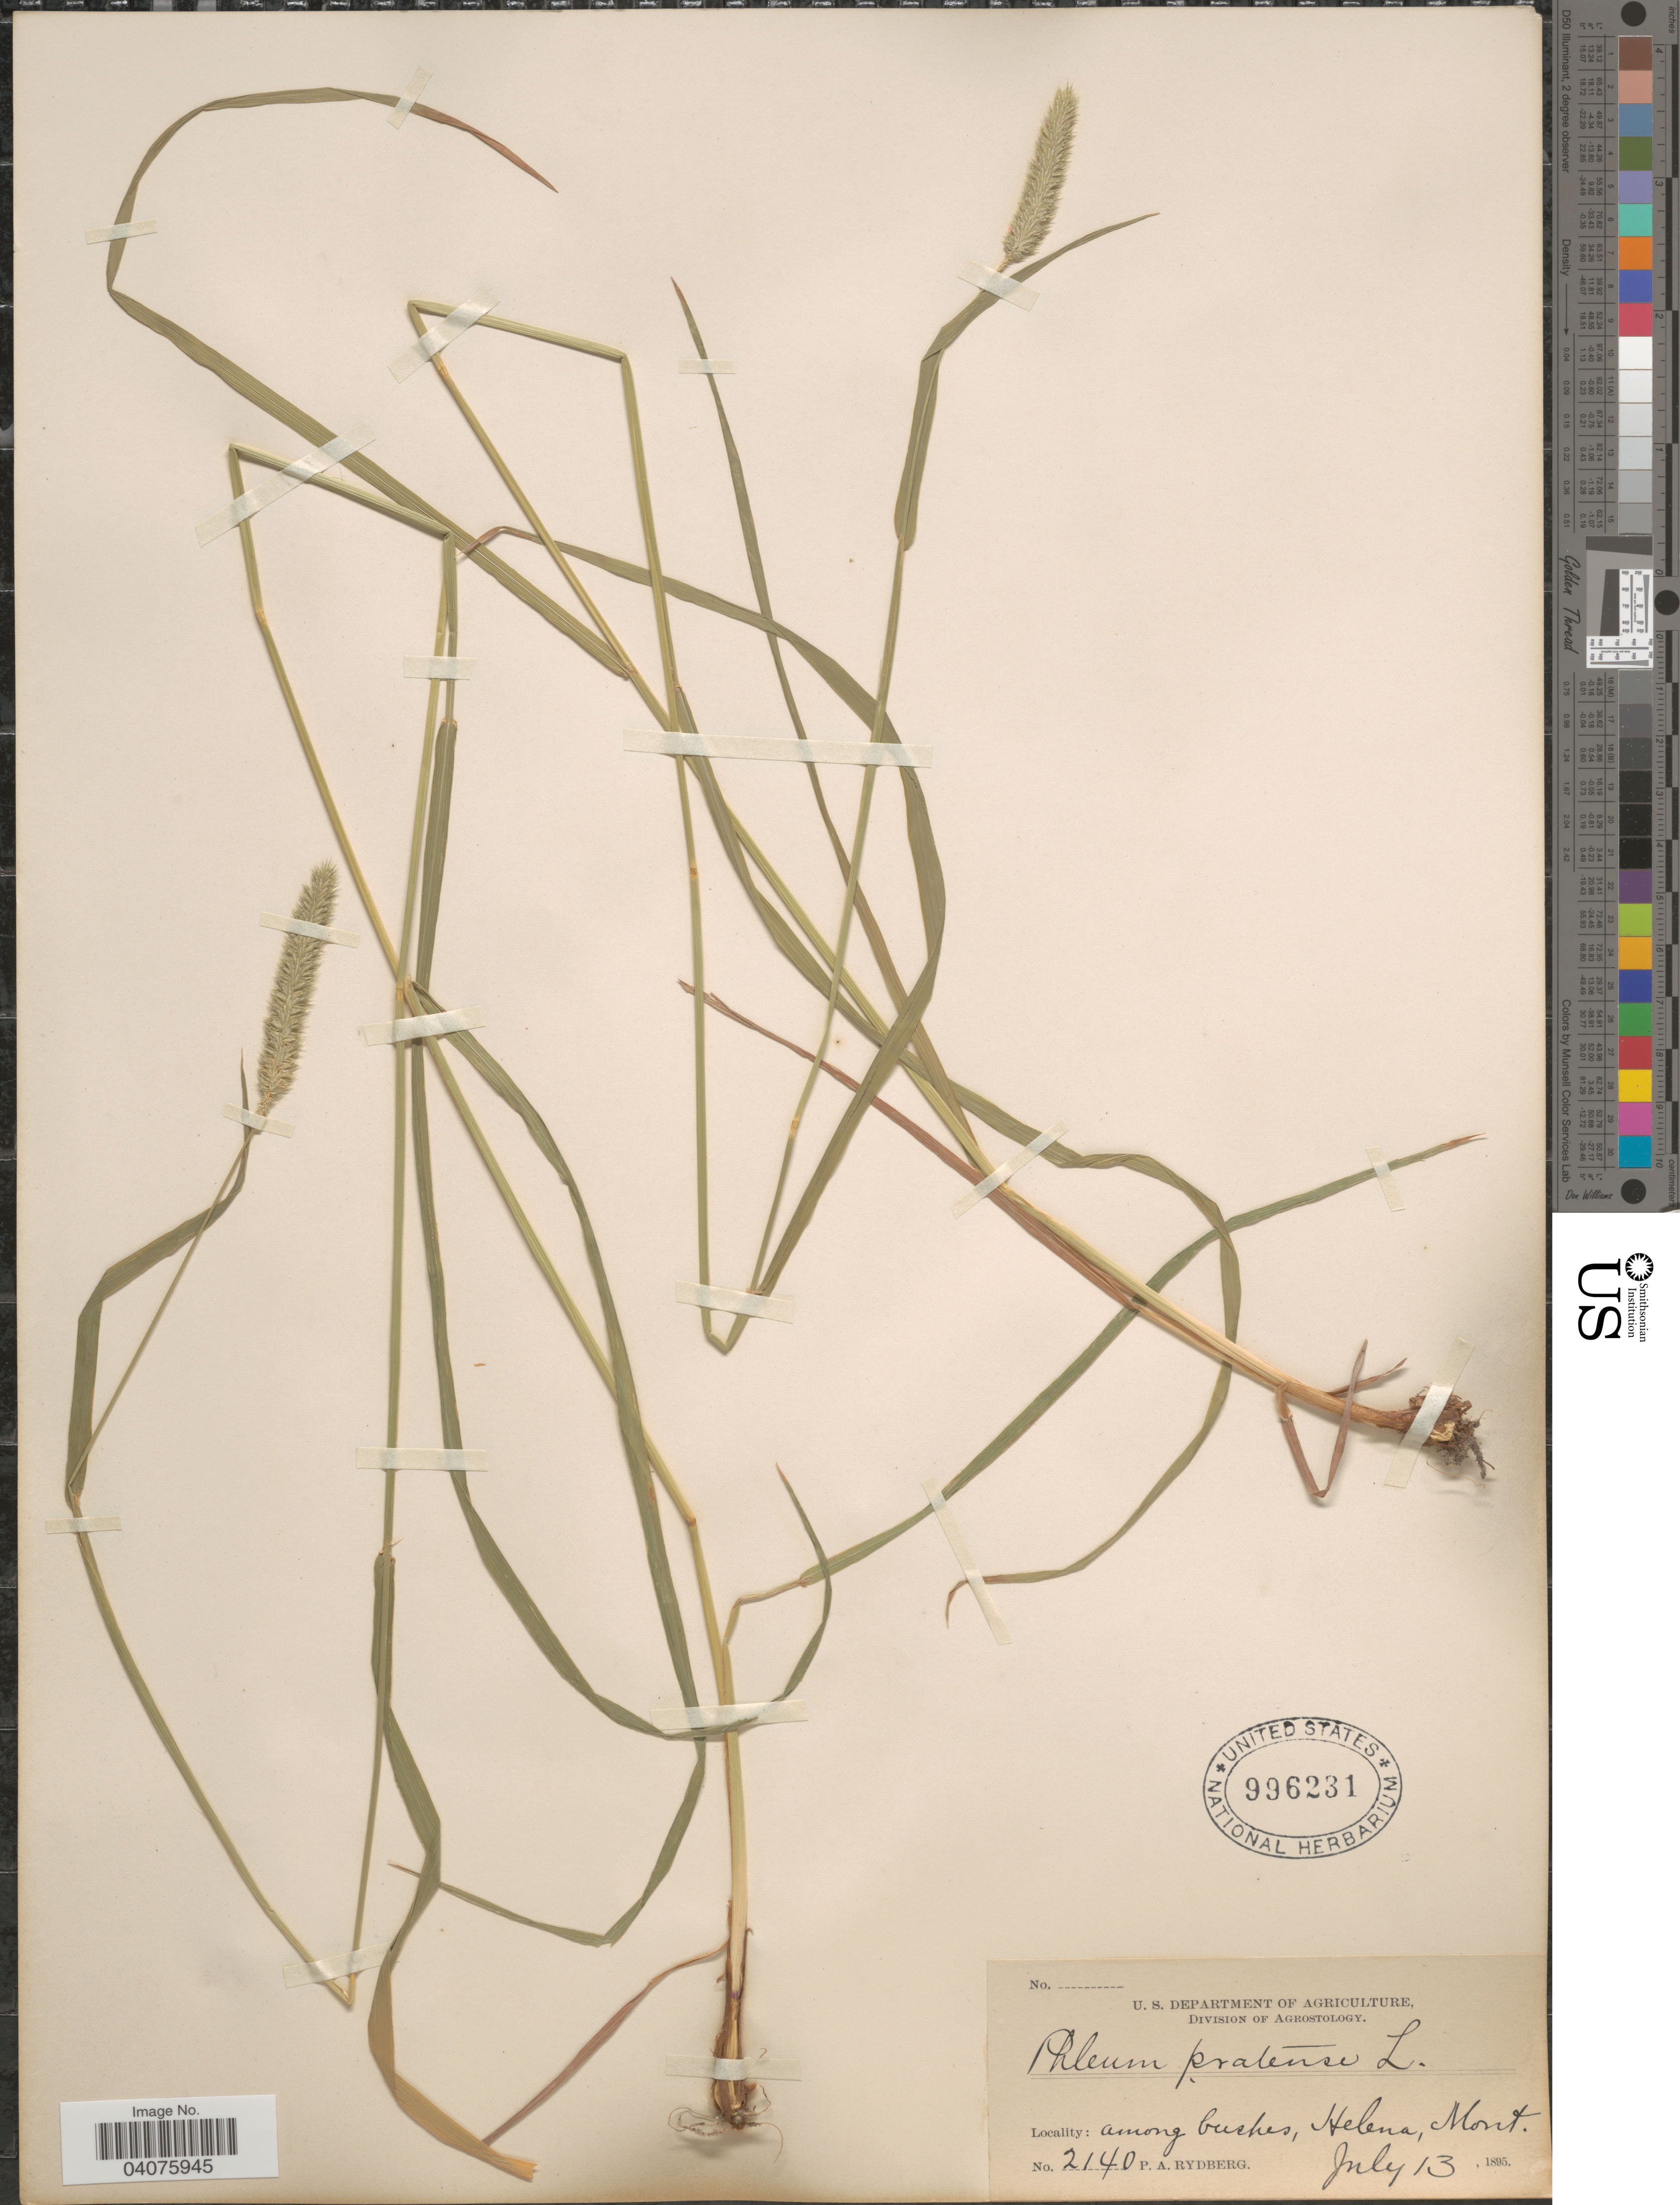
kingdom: Plantae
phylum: Tracheophyta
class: Liliopsida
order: Poales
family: Poaceae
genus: Phleum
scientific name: Phleum pratense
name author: L.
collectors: P. A. Rydberg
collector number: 2140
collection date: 1895-07-13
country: United States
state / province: Montana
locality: Helena.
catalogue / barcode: US 996231